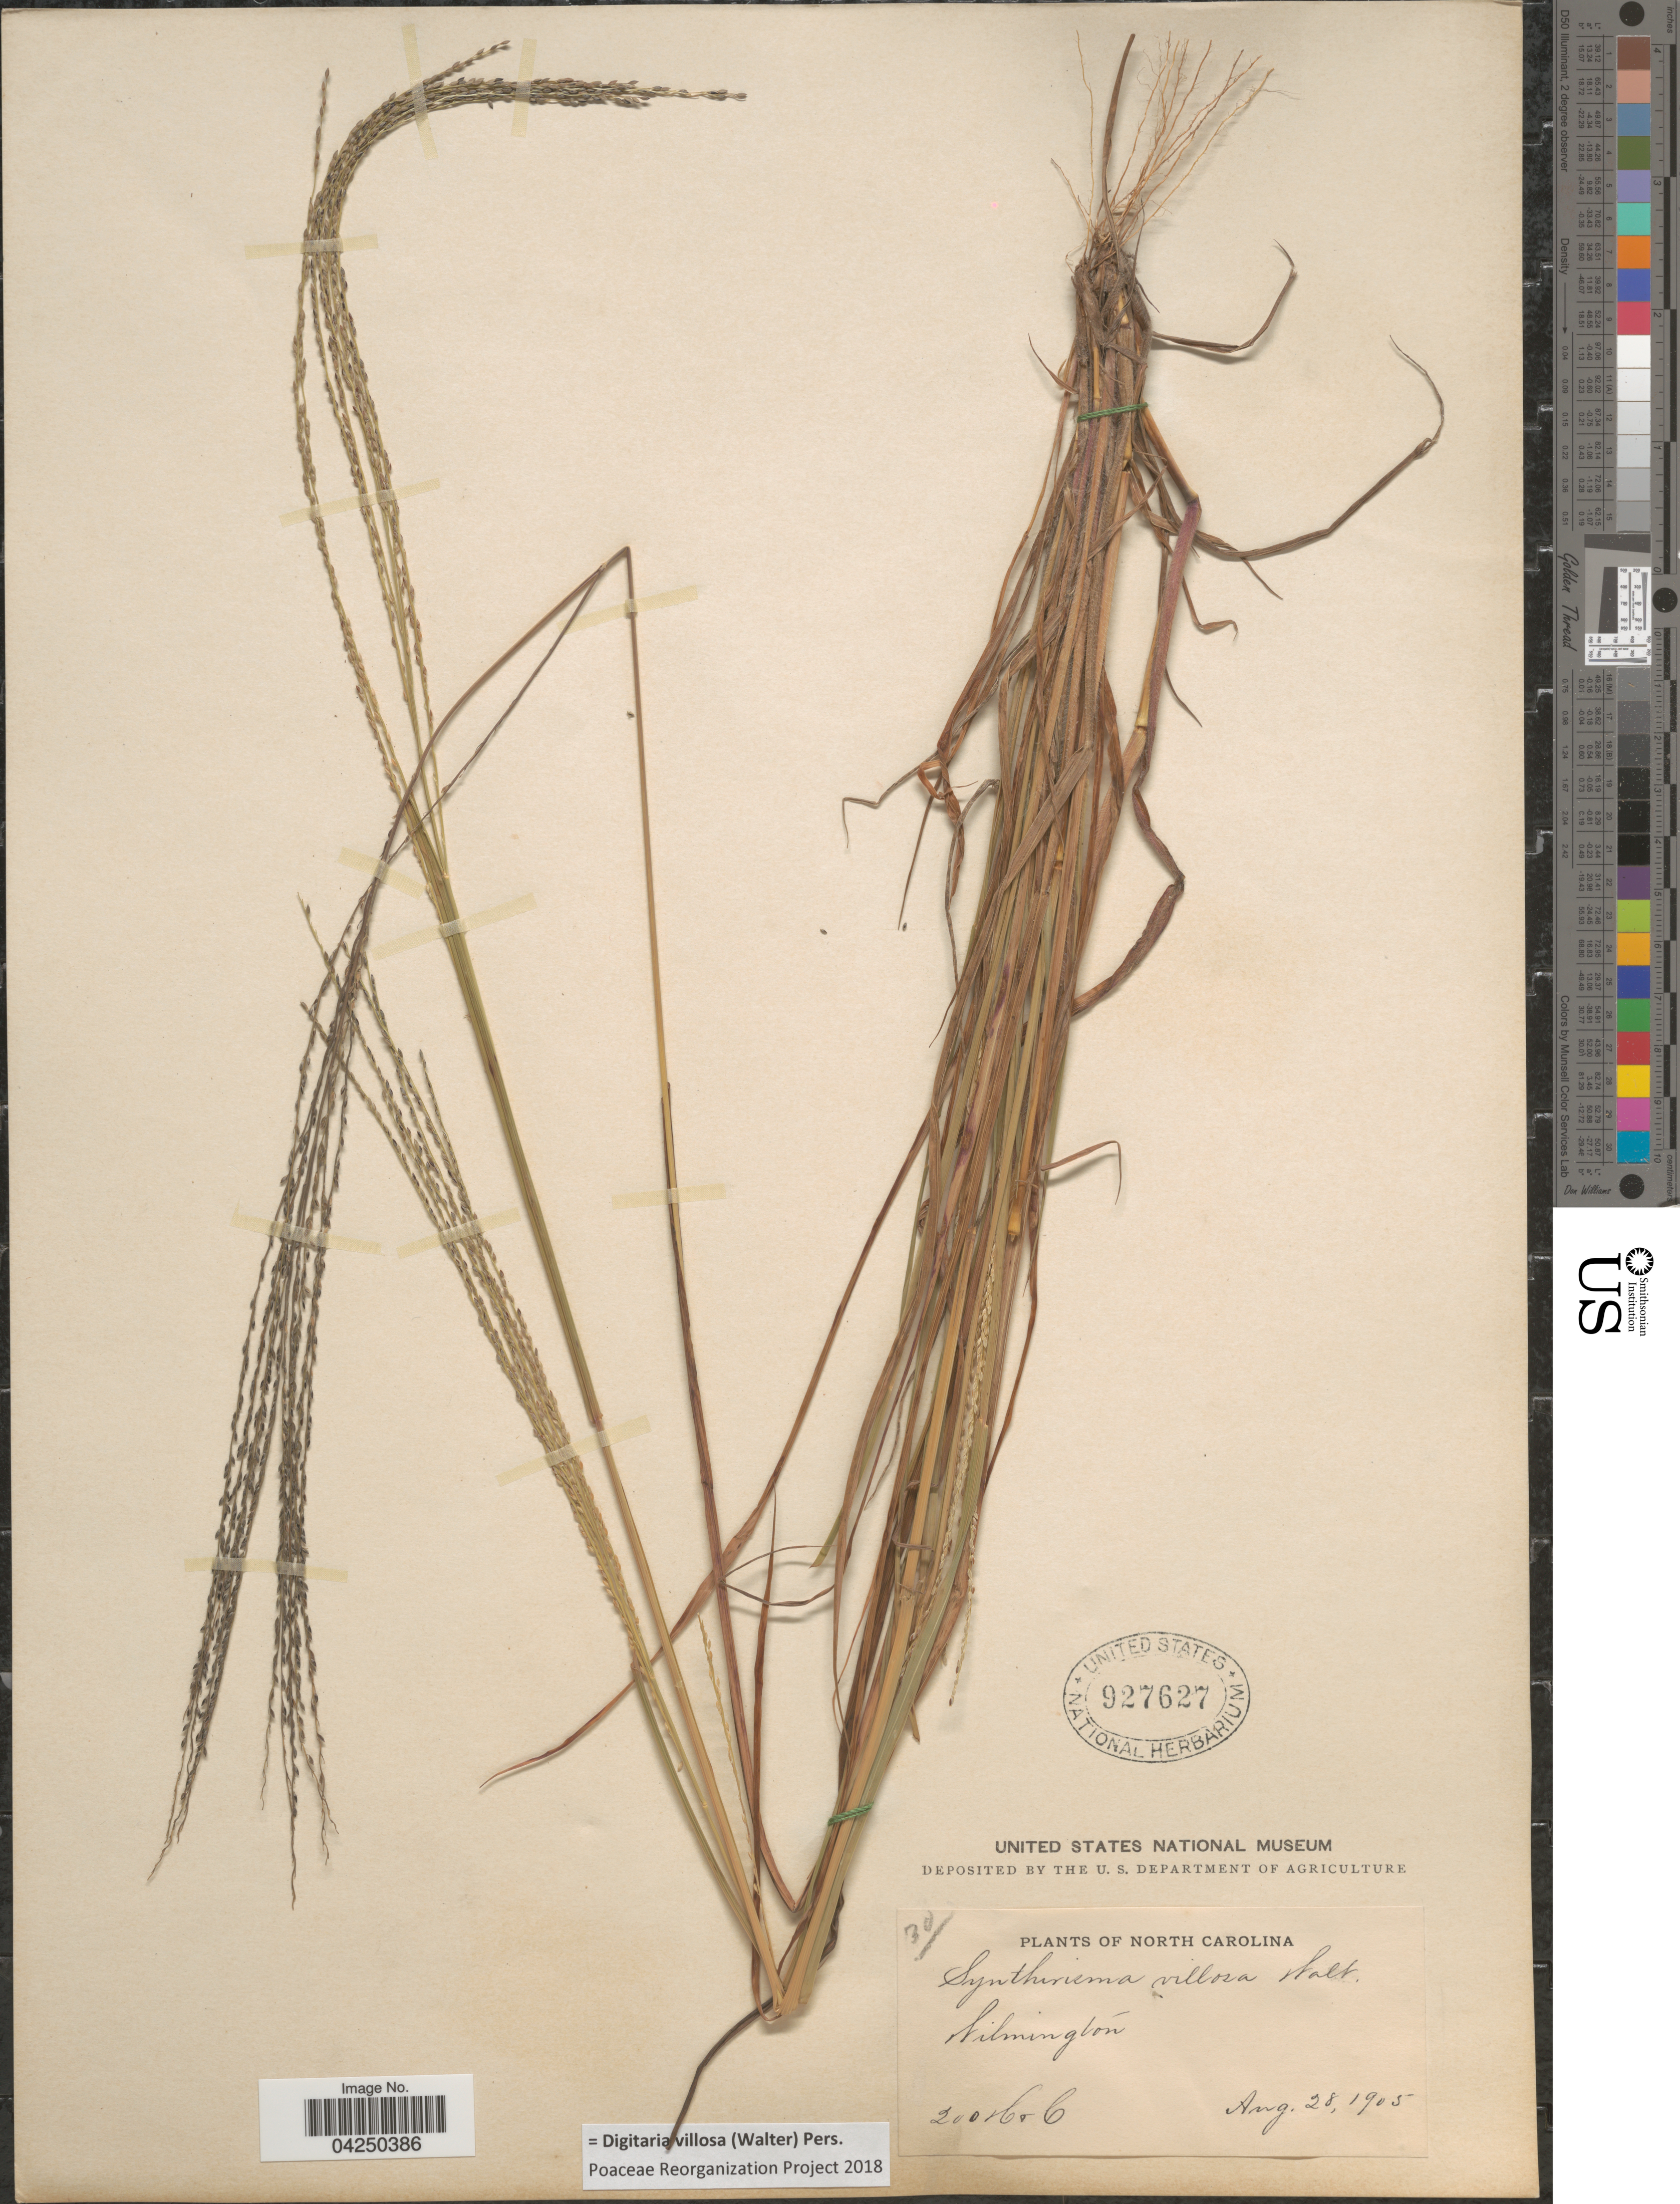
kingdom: Plantae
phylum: Tracheophyta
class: Liliopsida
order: Poales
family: Poaceae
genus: Digitaria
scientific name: Digitaria villosa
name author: (Walter) Pers.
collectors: H. & C.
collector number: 200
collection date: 1905-08-28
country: United States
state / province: North Carolina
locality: Wilmington.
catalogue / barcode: US 927627